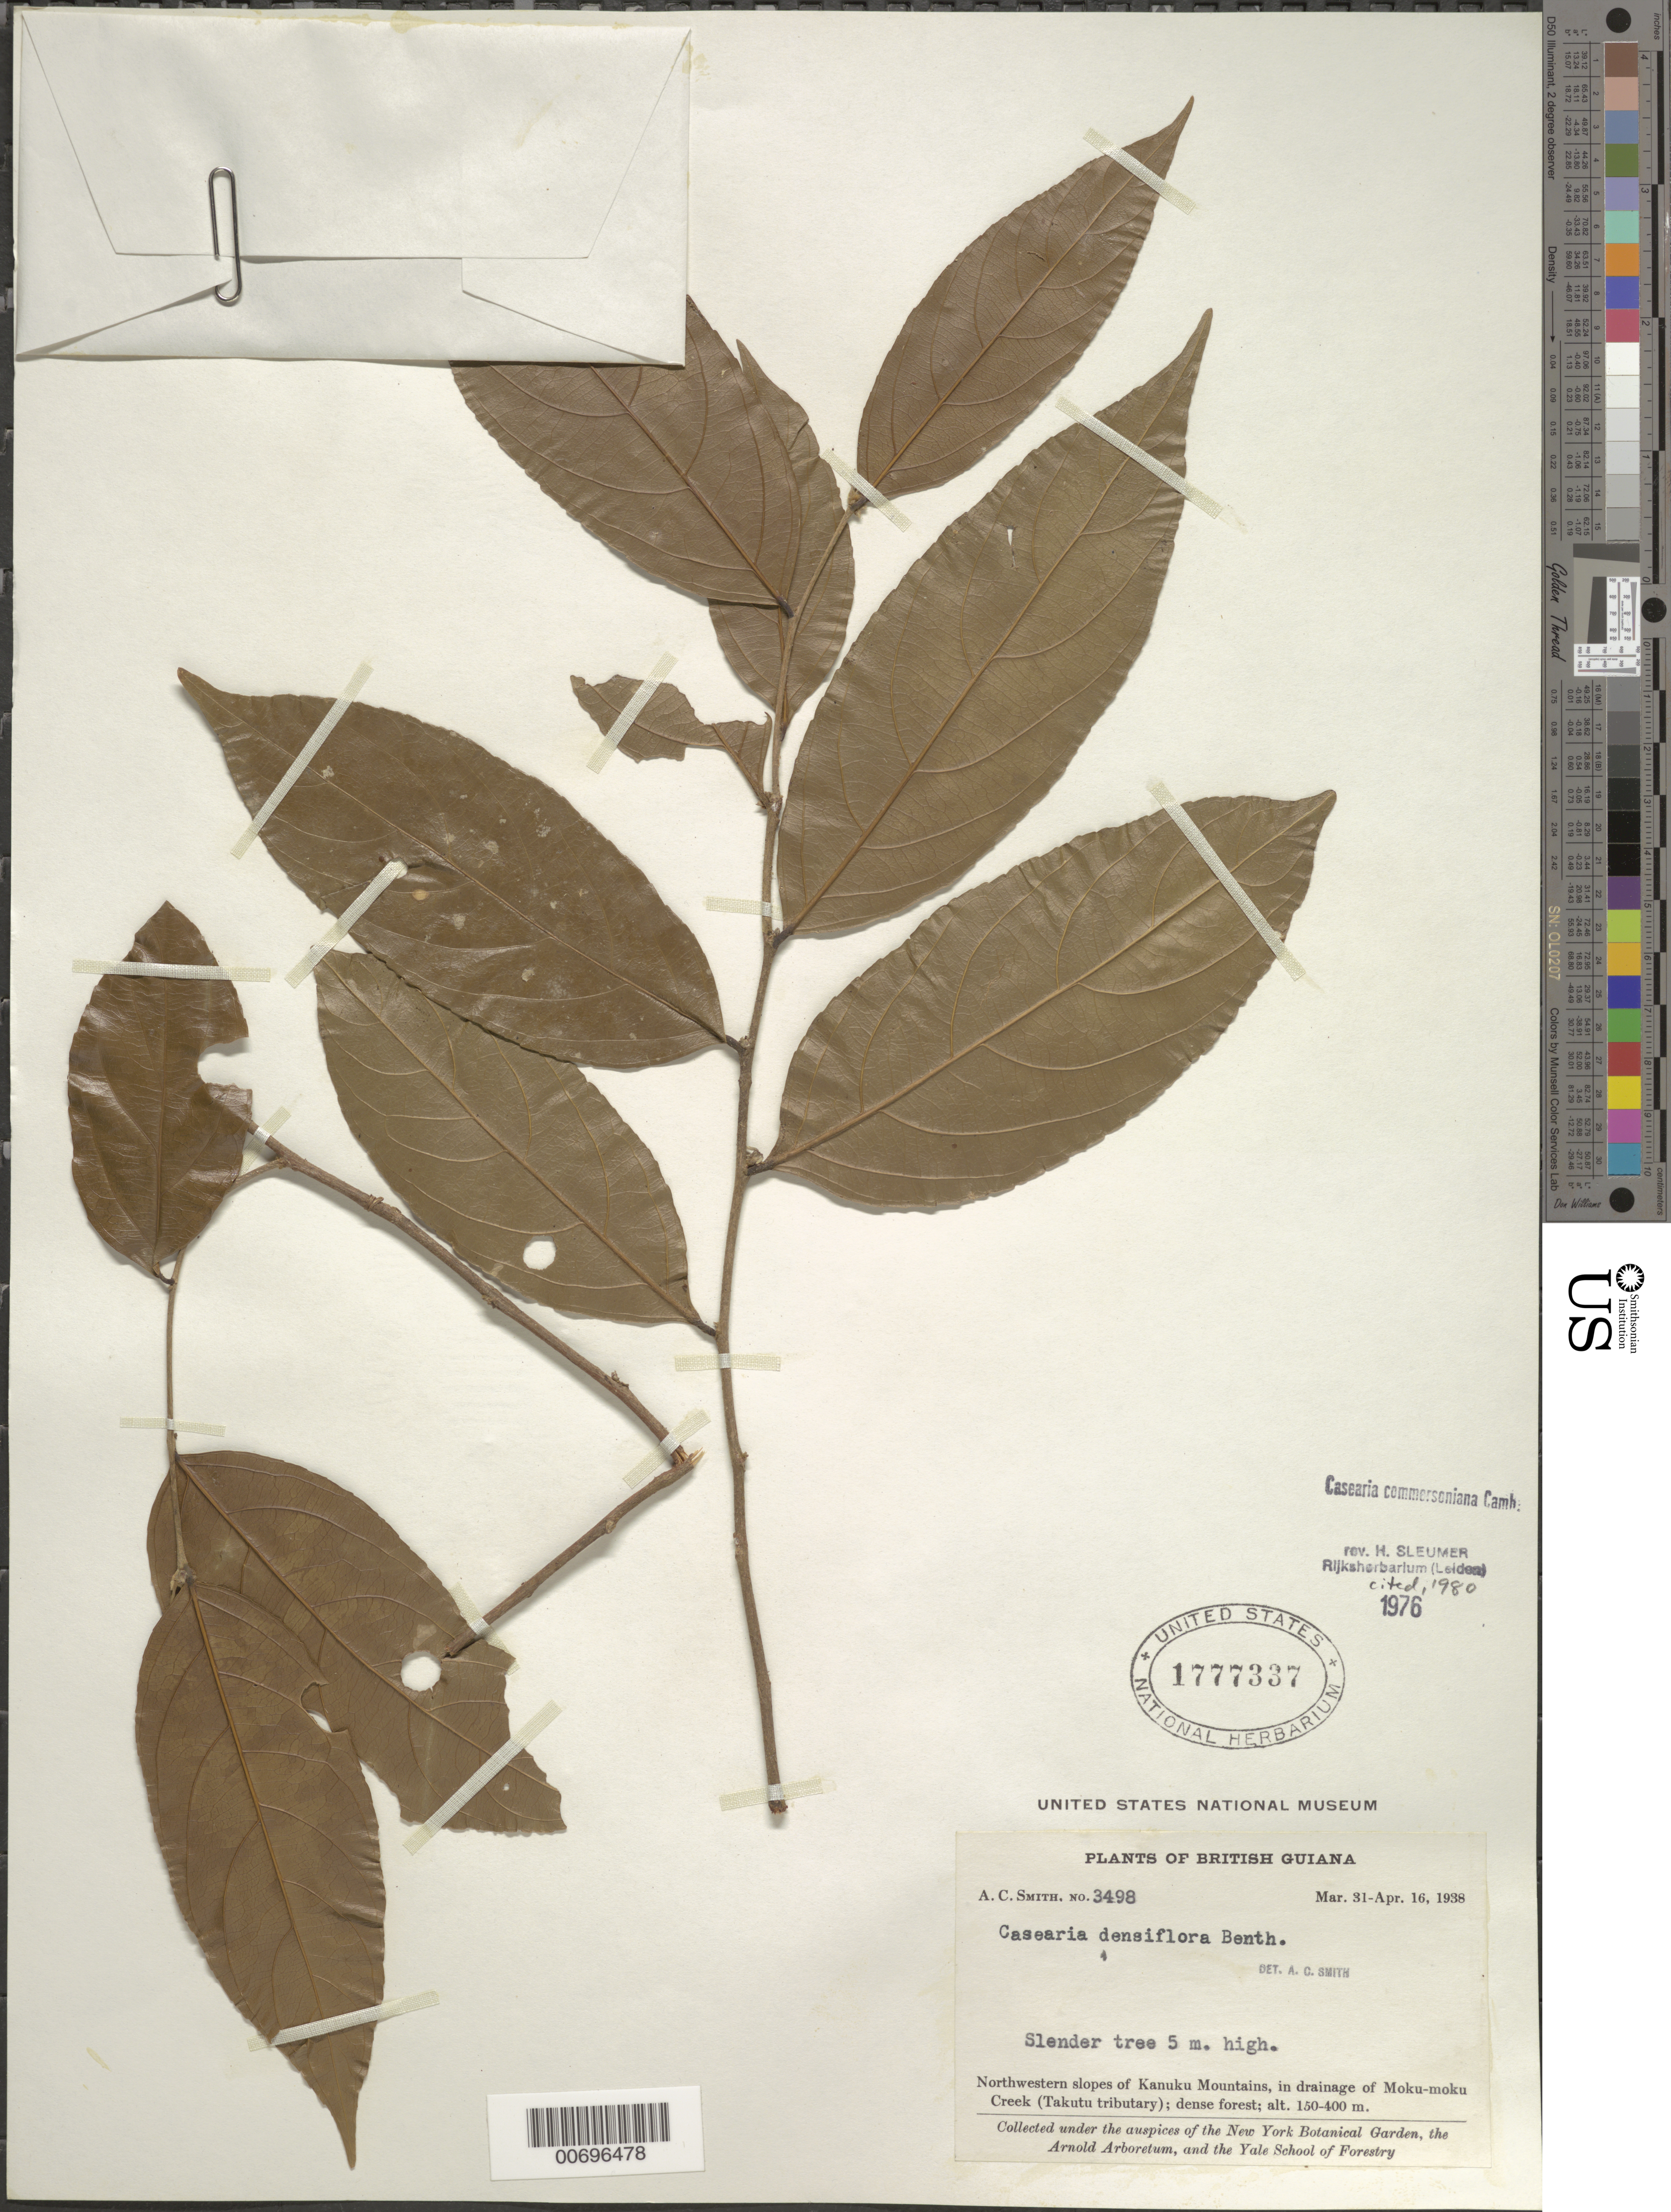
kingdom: Plantae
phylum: Tracheophyta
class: Magnoliopsida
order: Malpighiales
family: Salicaceae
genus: Piparea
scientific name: Piparea dentata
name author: Aubl.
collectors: A. C. Smith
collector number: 3498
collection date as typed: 31-Mar-38 to 16-Apr-38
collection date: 1938-03-31/1938-04-16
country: Guyana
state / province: U. Takutu-U. Essequibo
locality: Kanuku Mts., NW slopes, in drainage of Moku-moku Creek (Takutu tributary)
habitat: Dense forest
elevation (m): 150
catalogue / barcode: US 1777337